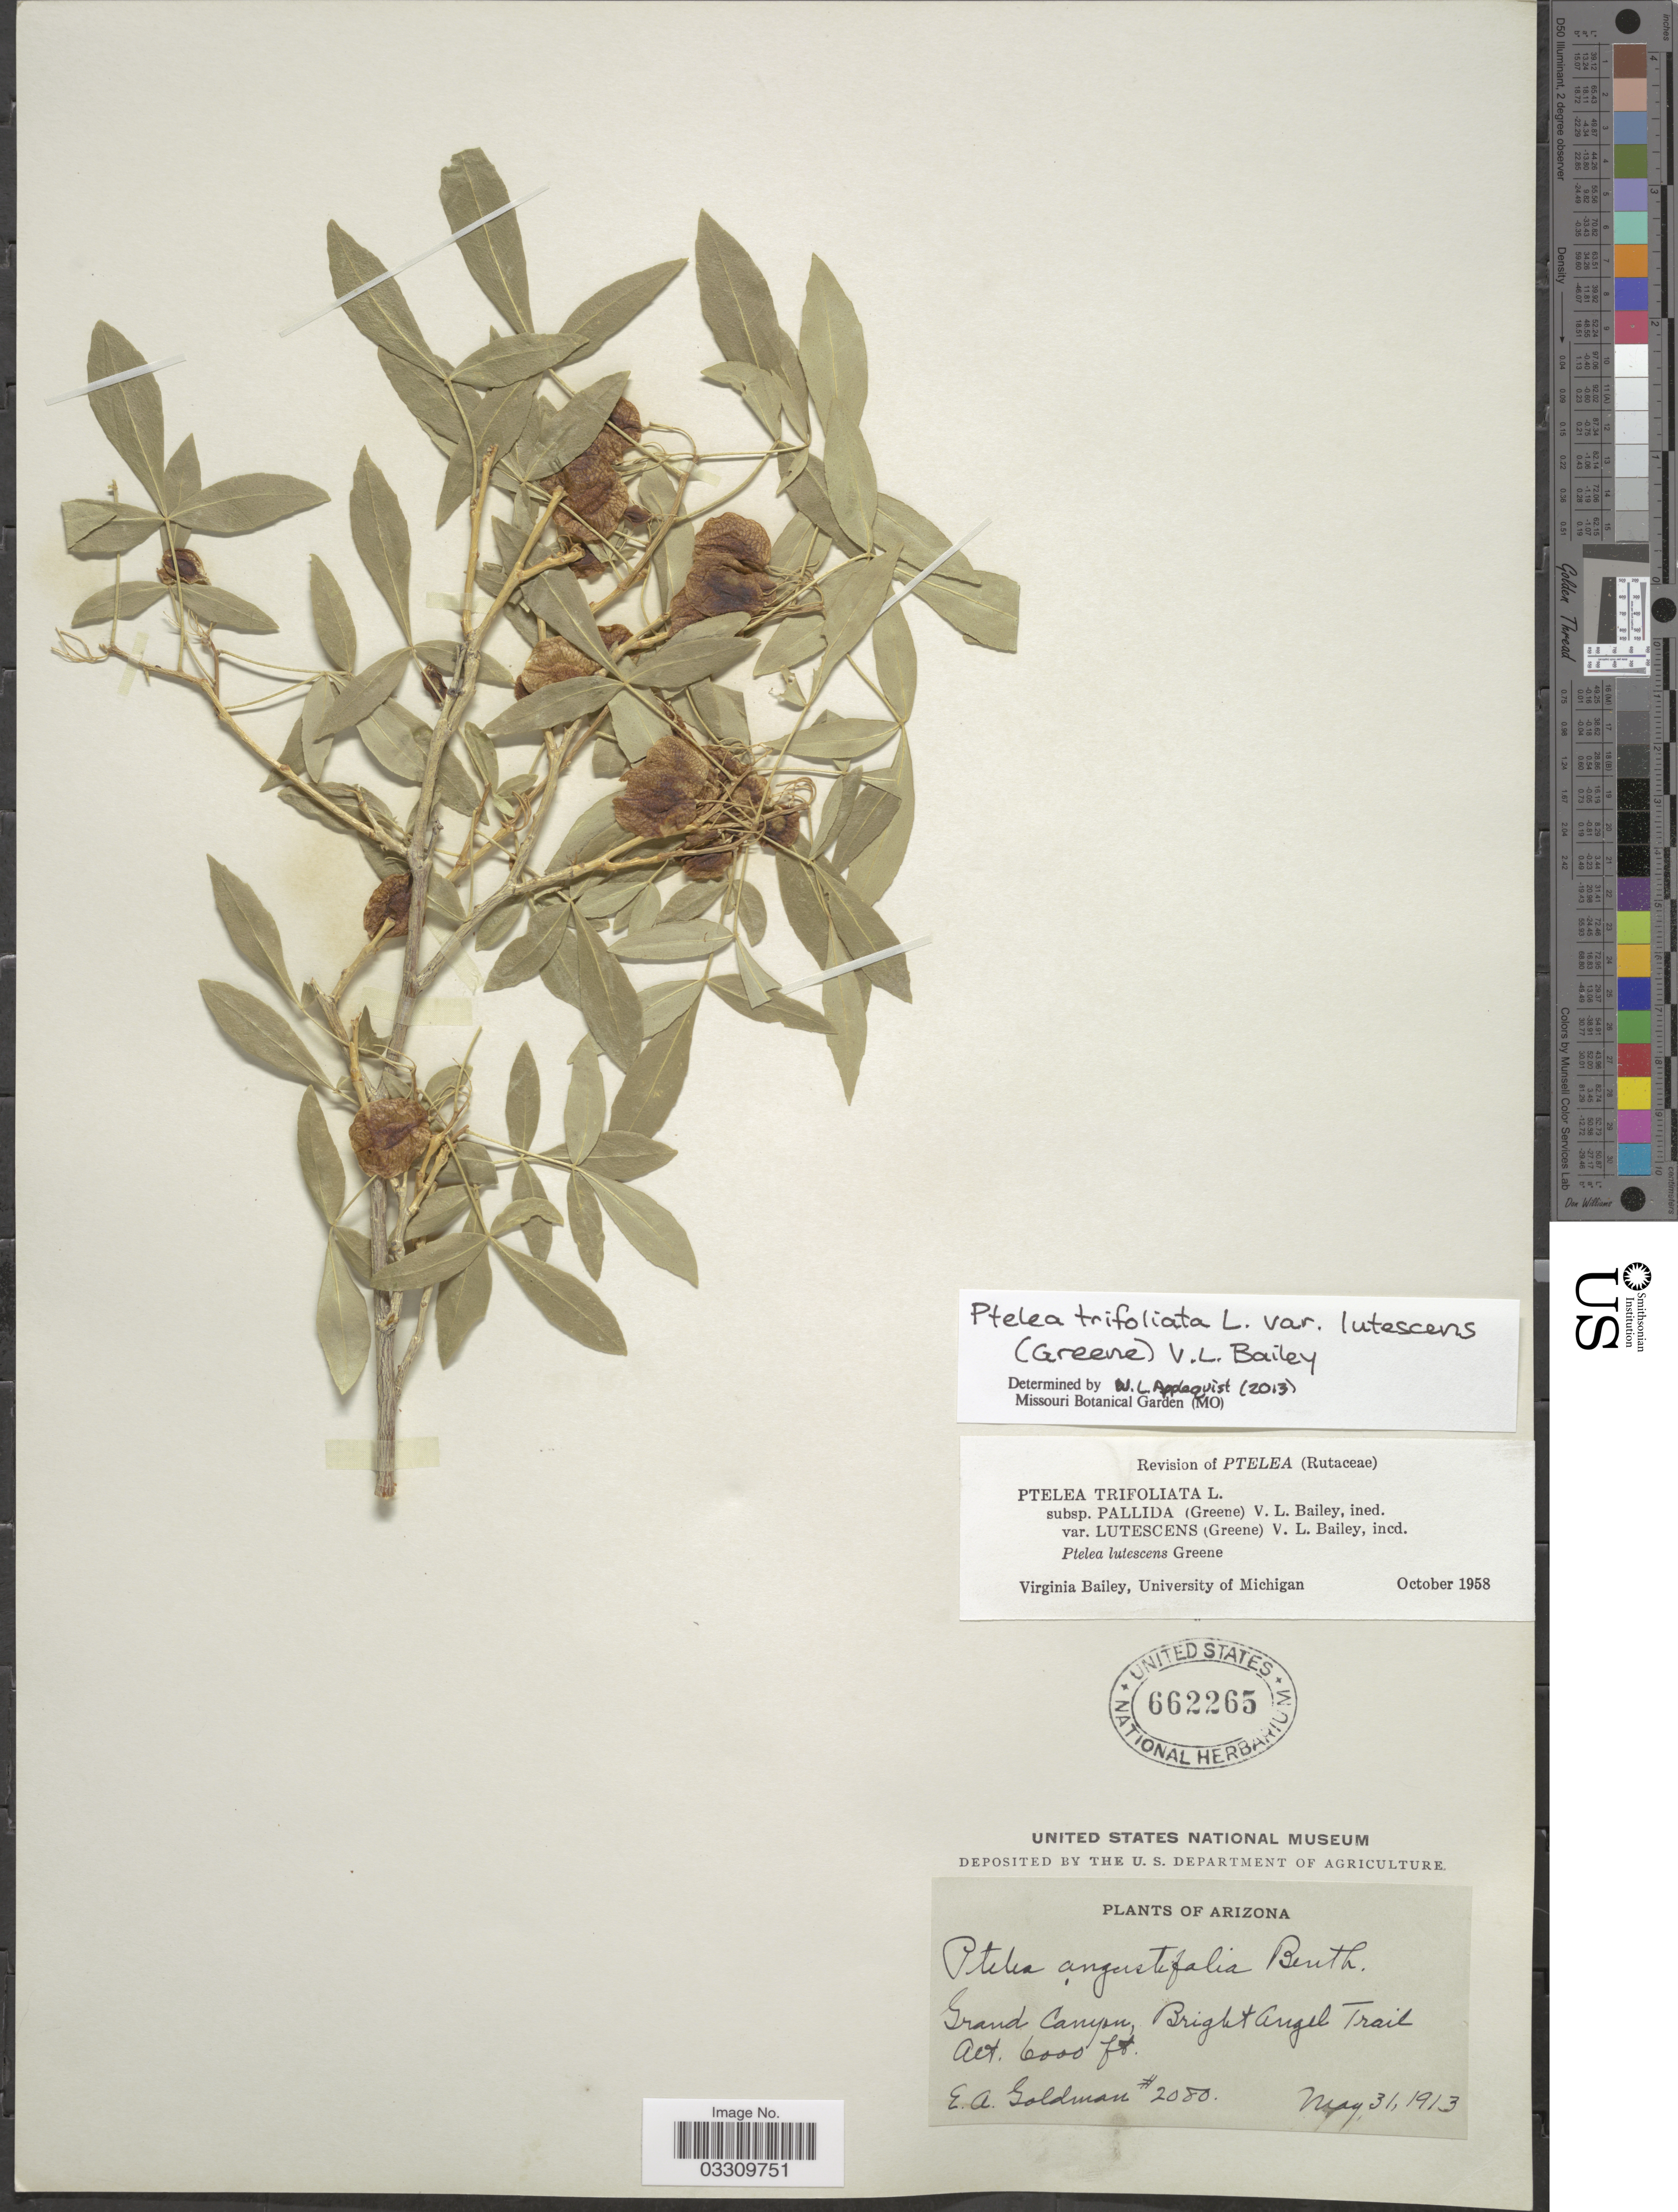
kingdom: Plantae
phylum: Tracheophyta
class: Magnoliopsida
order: Sapindales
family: Rutaceae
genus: Ptelea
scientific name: Ptelea trifoliata var. lutescens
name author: V. L. Bailey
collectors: E. A. Goldman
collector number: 2080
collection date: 1913-05-31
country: United States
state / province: Arizona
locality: Grand Canyon, Bright Angel Trail.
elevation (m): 1829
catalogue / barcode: US 662265